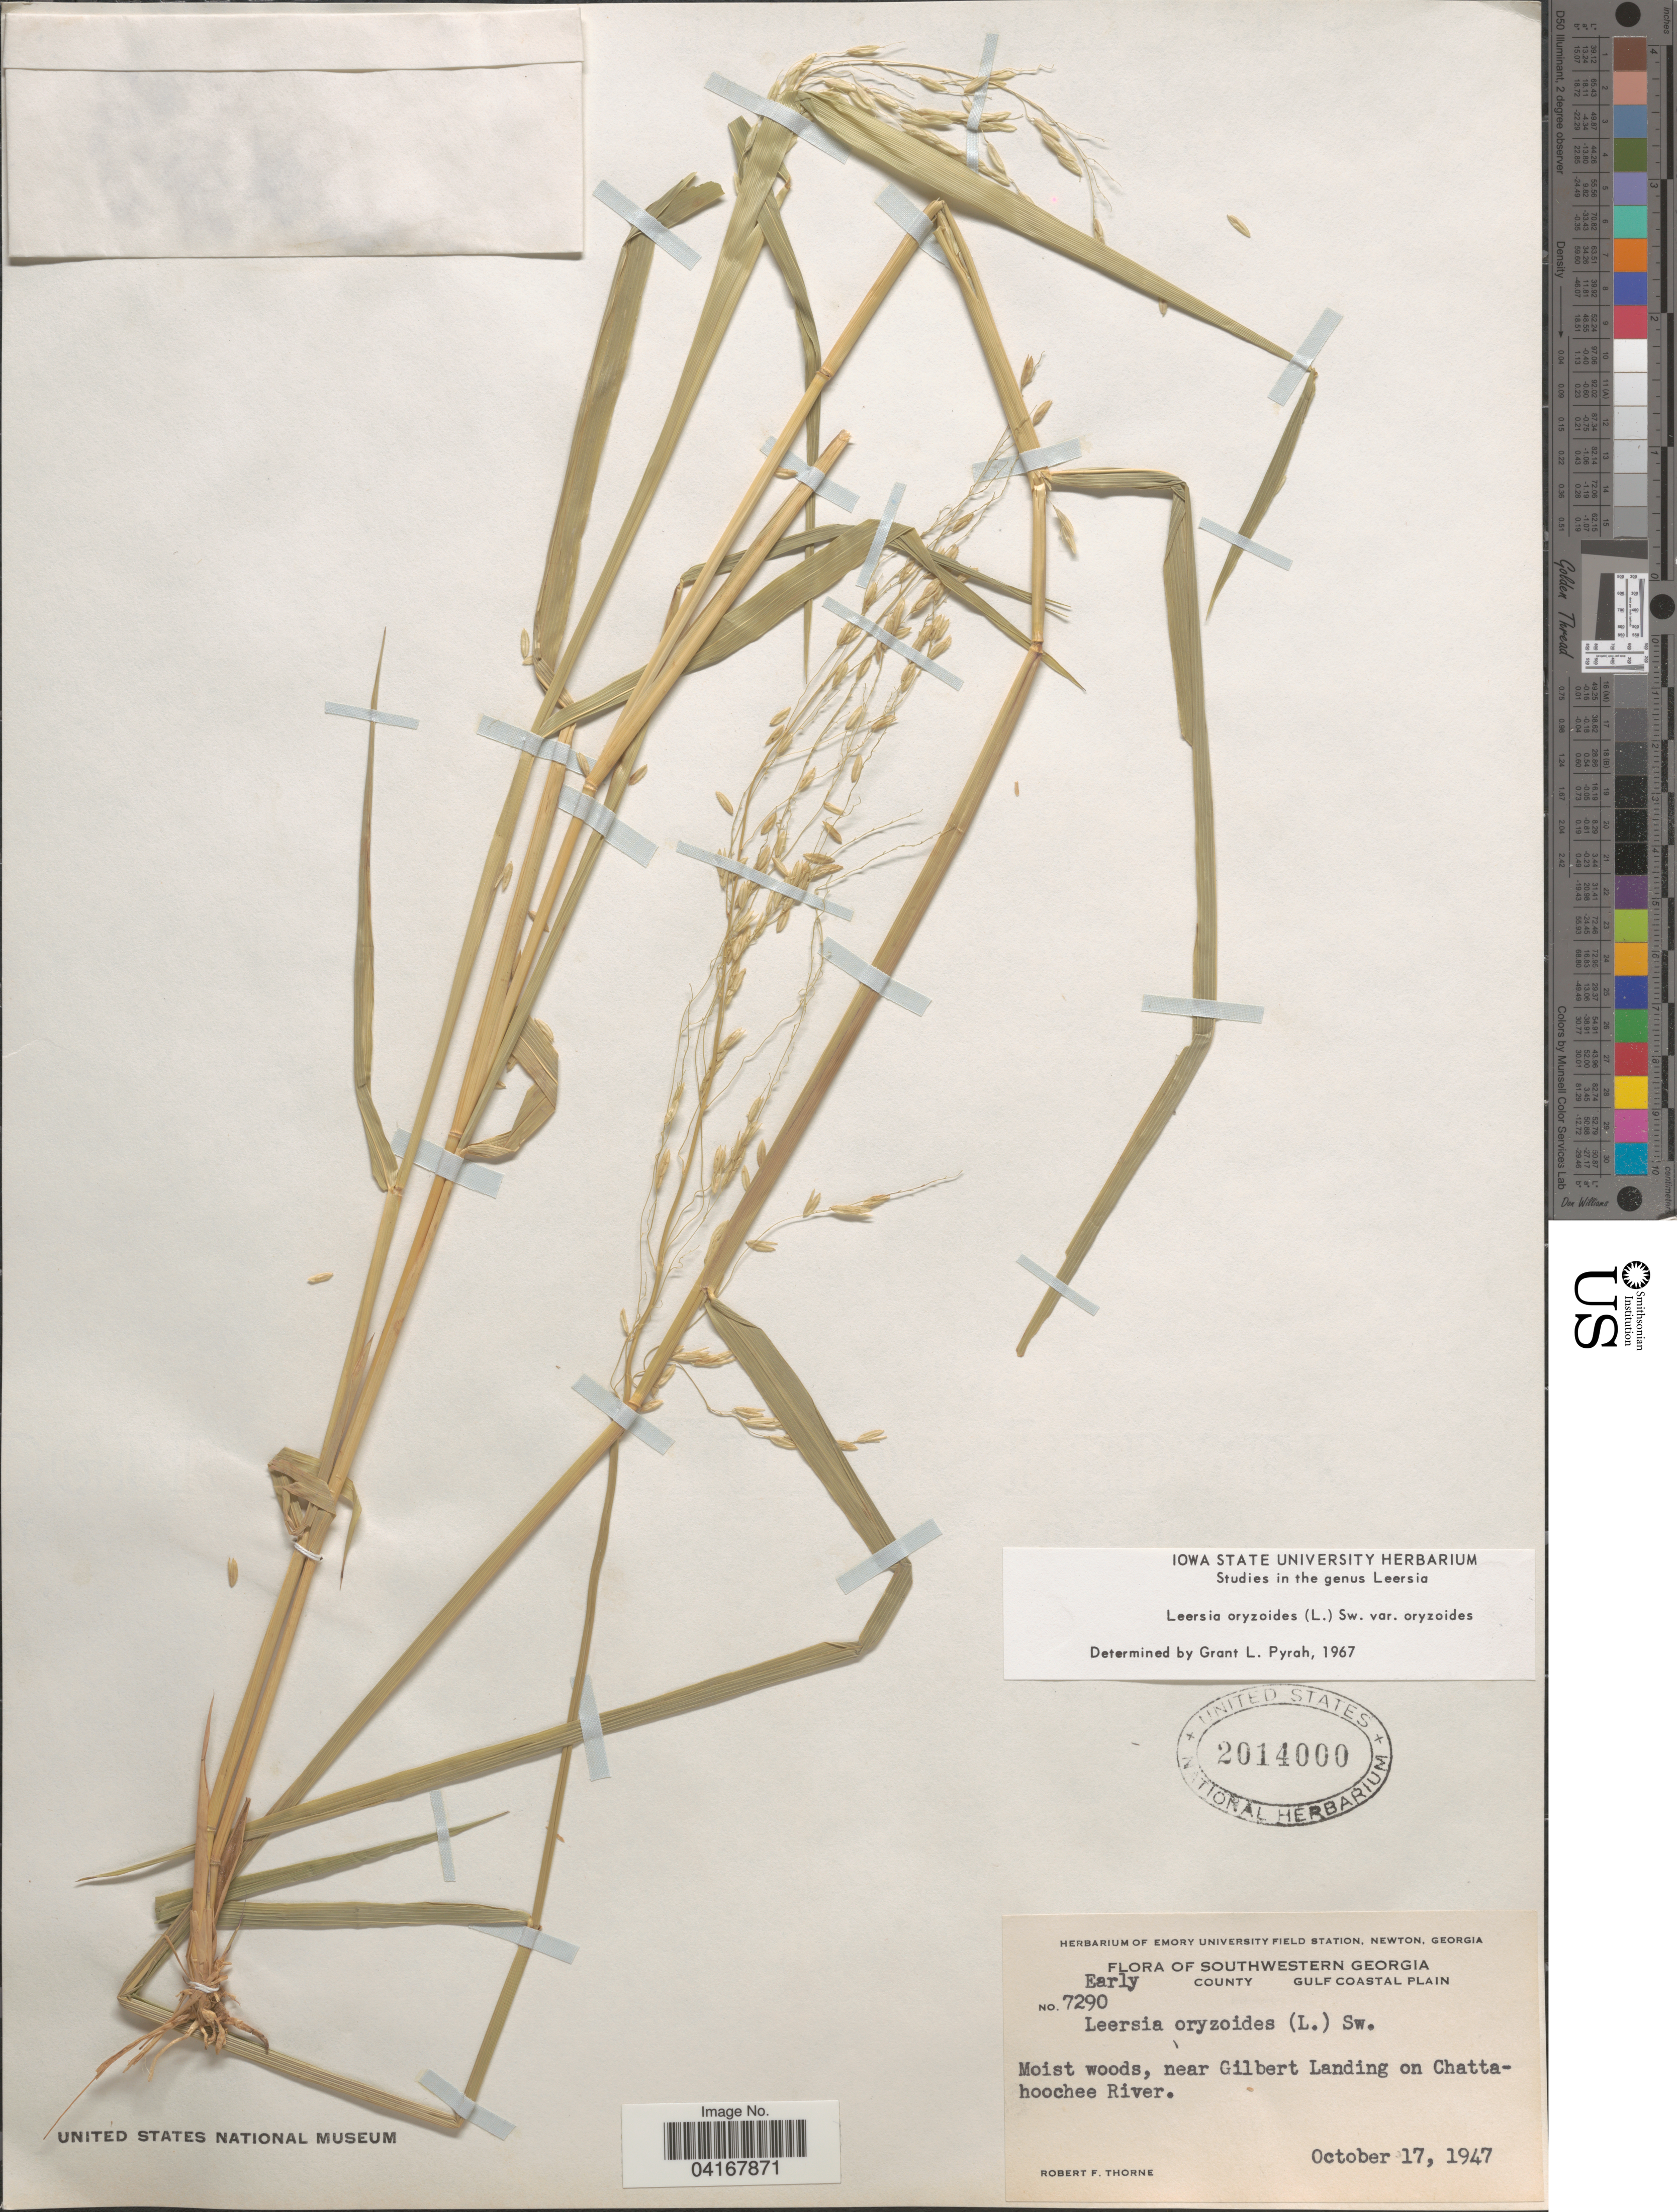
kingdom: Plantae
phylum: Tracheophyta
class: Liliopsida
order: Poales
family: Poaceae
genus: Leersia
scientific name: Leersia oryzoides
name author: (L.) Sw.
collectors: R. F. Thorne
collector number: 7290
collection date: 1947-10-17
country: United States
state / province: Georgia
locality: Southwestern Georgia. Early County. Gulf Coastal Plain. Moist woods, near Gilbert Landing on Chattahoochee.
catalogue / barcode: US 2014000